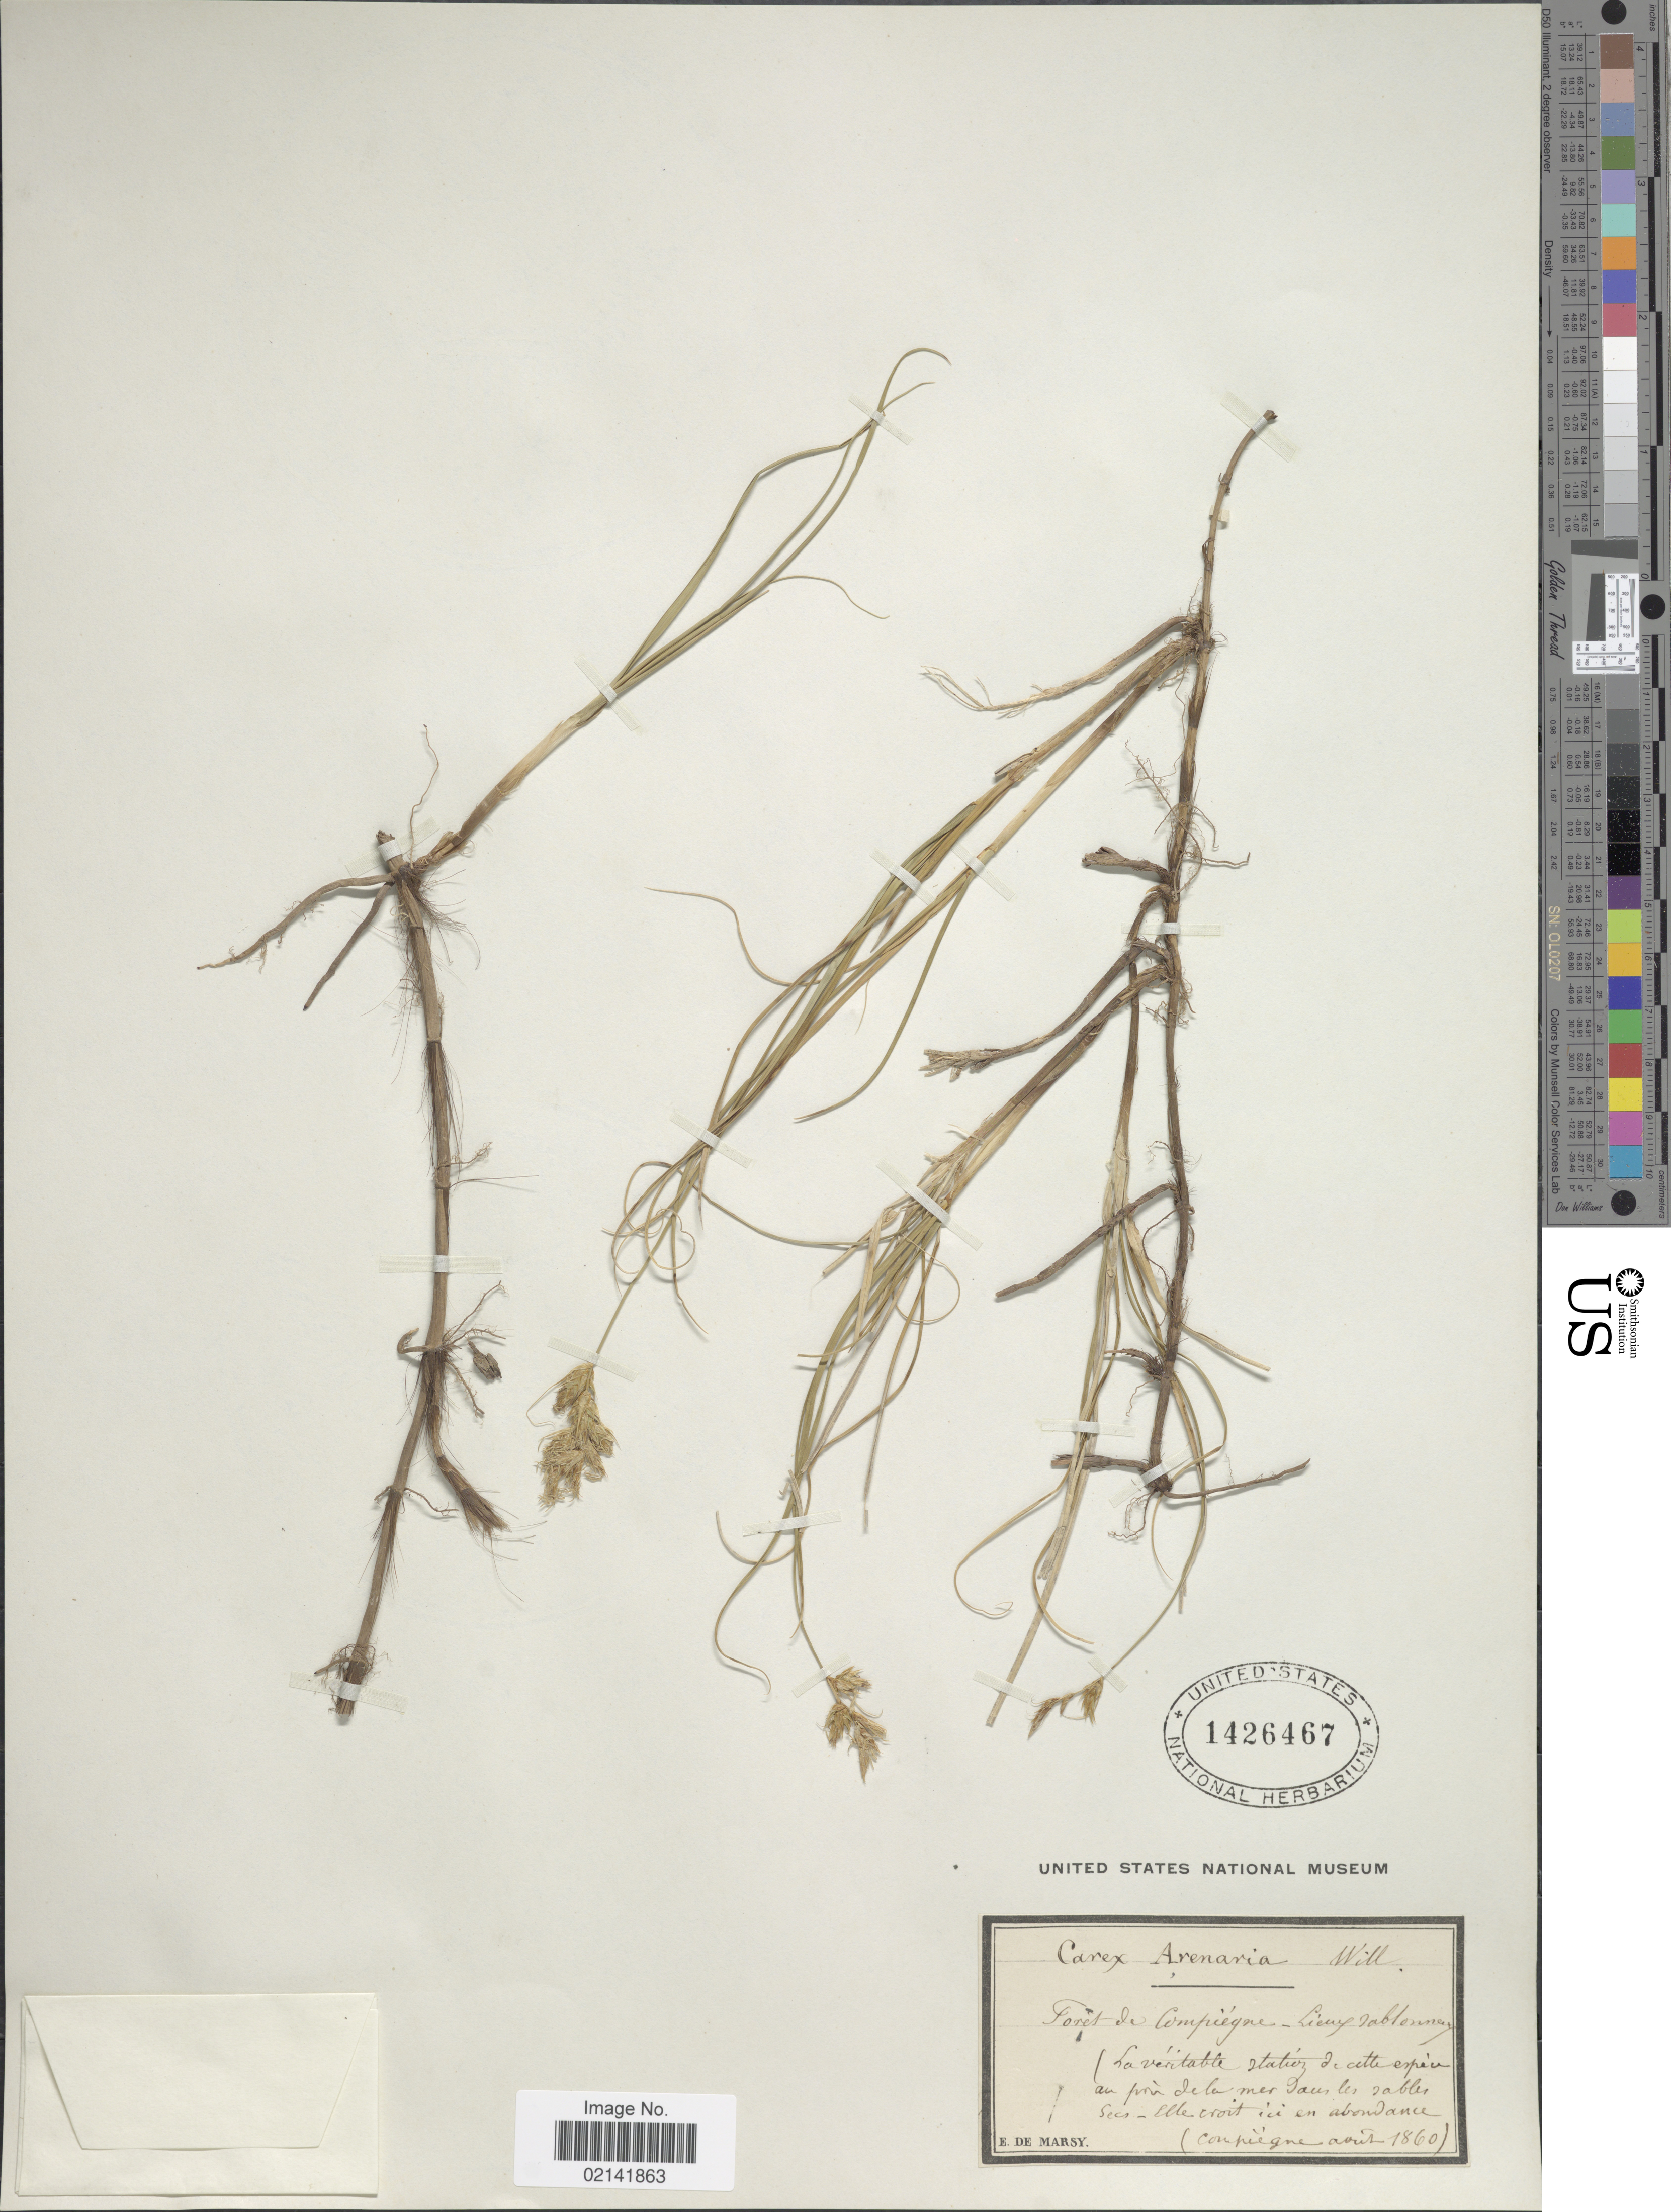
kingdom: Plantae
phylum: Tracheophyta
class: Liliopsida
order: Poales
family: Cyperaceae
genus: Carex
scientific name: Carex arenaria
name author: L.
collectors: de Marsy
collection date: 1860-04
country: France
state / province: Hauts-de-France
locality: Foret du Compiegne, La veritable staliez decette espin au friorn de la mer Saus les sables Sec-Elle croit in en ebondance [interpreted]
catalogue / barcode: US 1426467